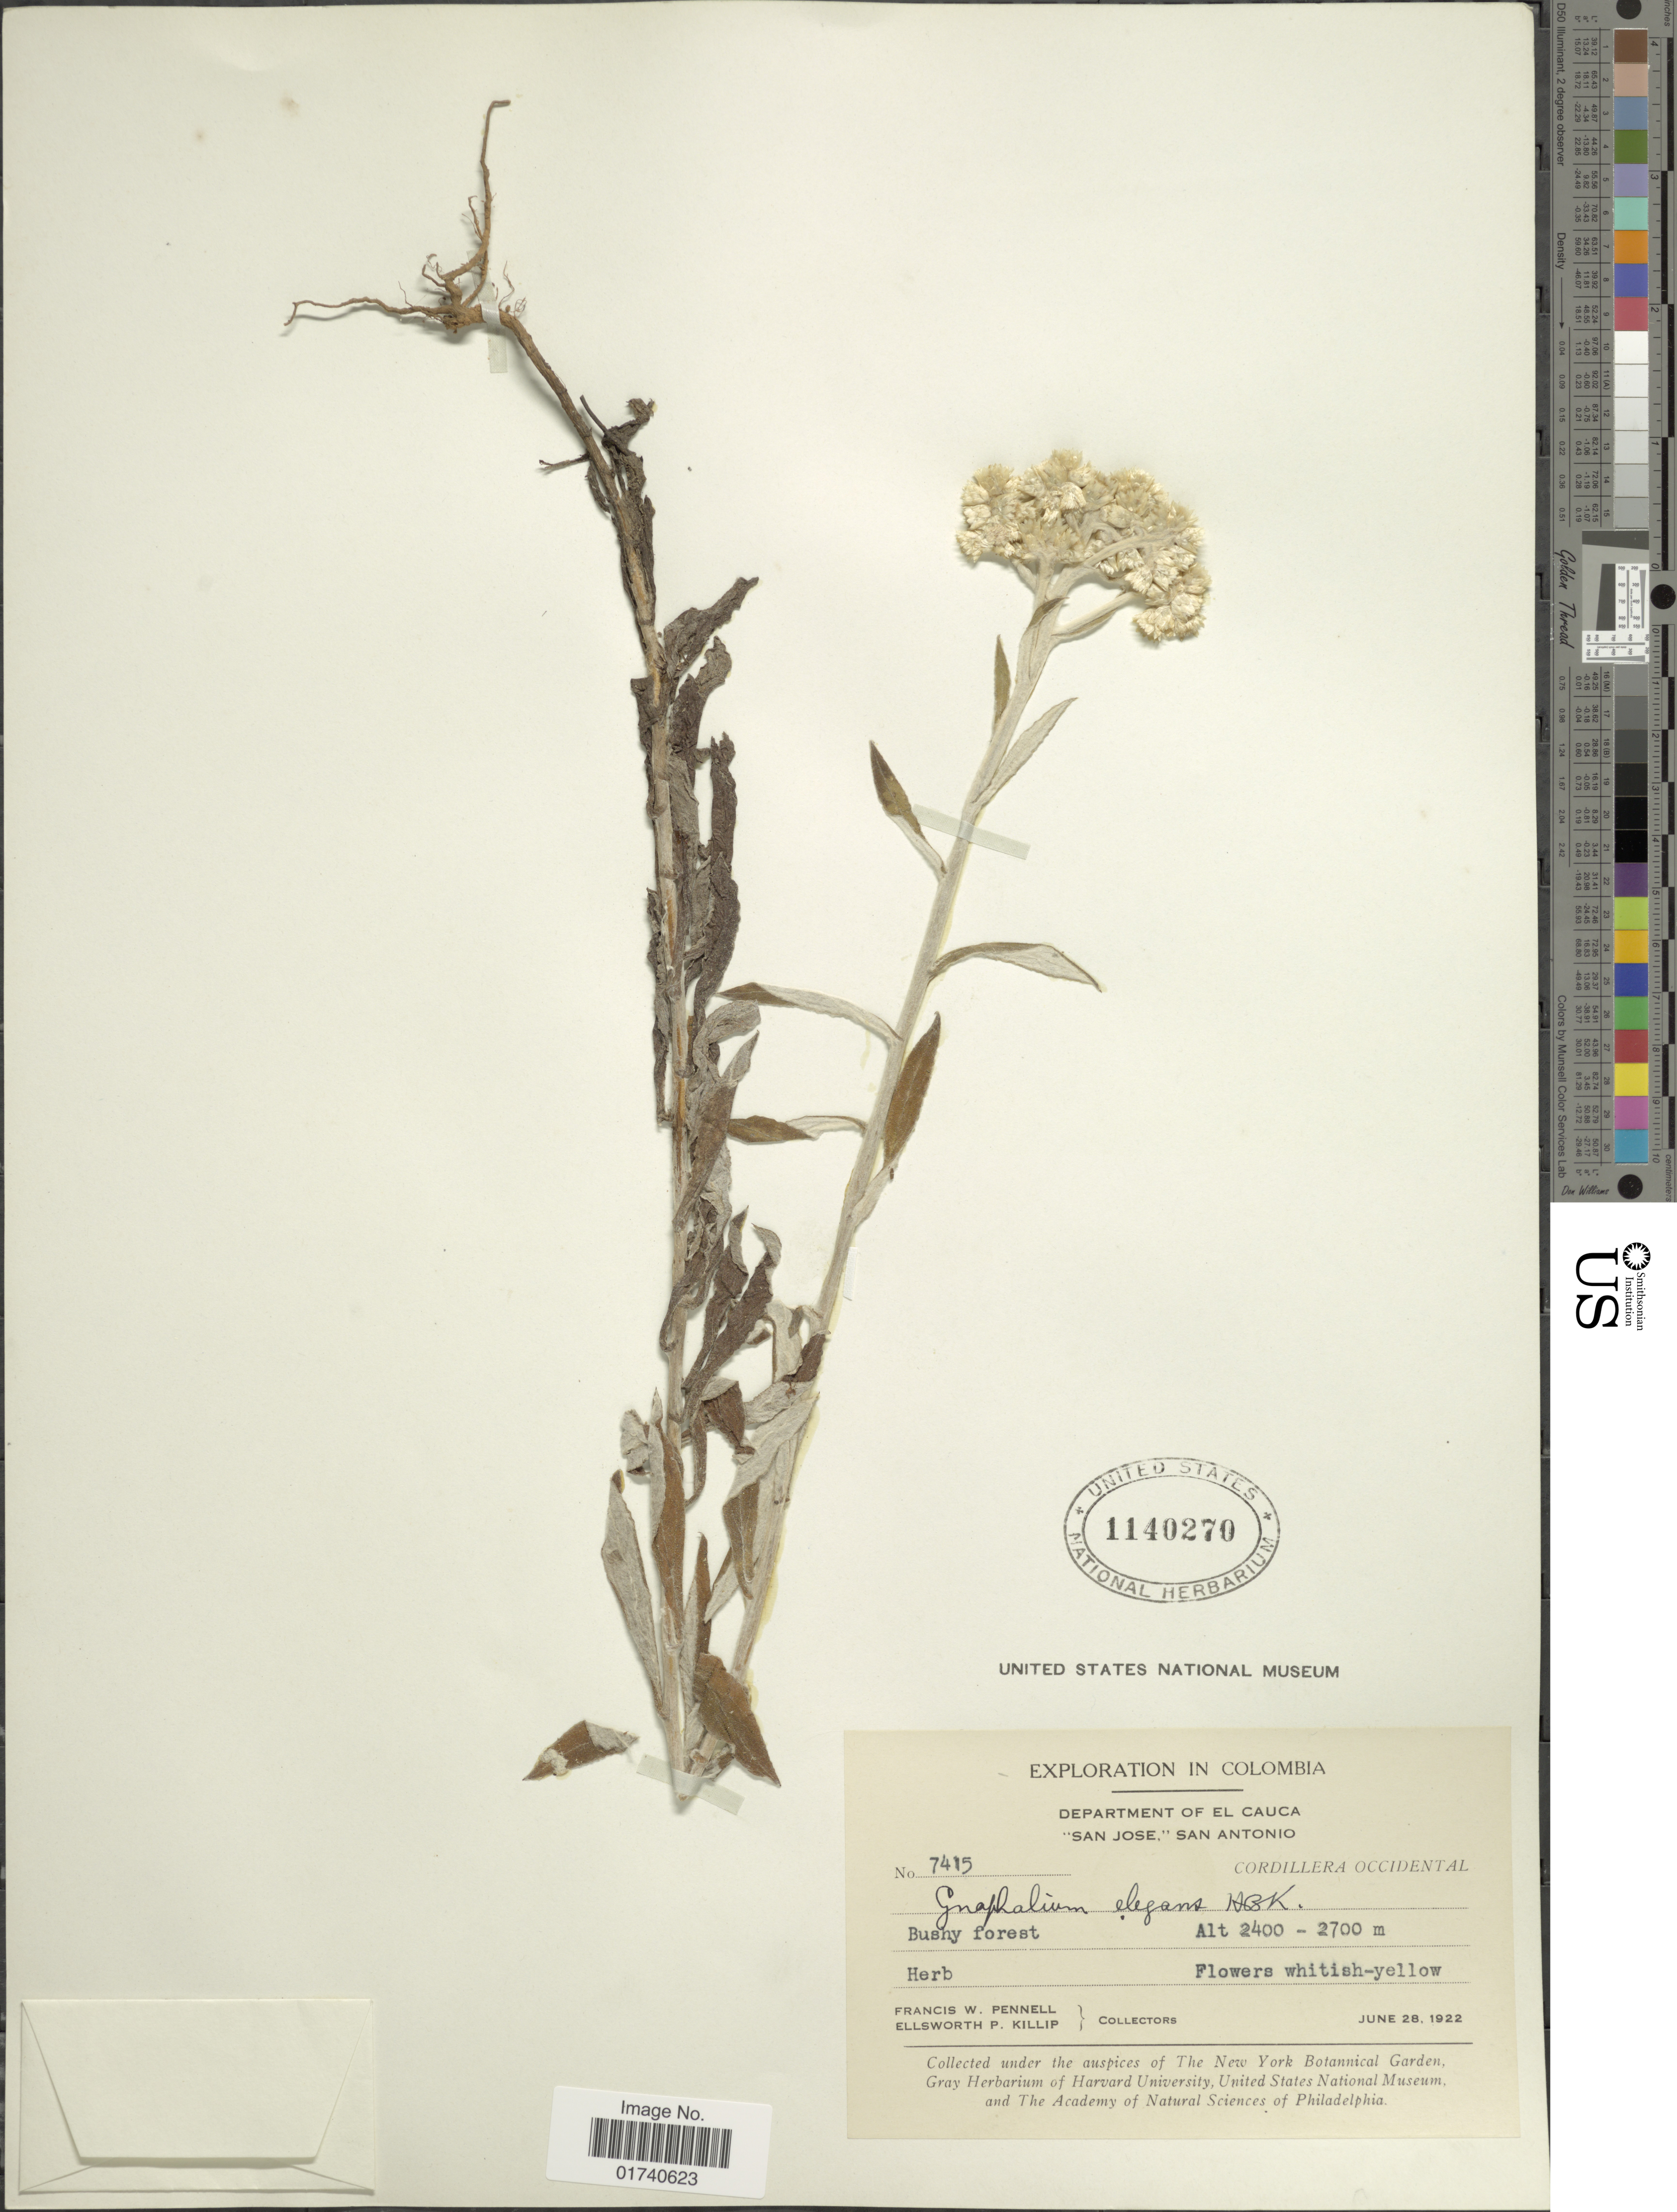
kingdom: Plantae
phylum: Tracheophyta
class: Magnoliopsida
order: Asterales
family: Asteraceae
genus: Pseudognaphalium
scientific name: Pseudognaphalium elegans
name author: (Kunth) Kartesz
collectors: F. W. Pennell & E. P. Killip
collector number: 7415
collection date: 1922-06-28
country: Colombia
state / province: Cauca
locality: Department of El Cauca. 'San Jose,' San Antonio. Cordillera Occidental.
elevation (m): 2400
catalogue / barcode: US 1140270